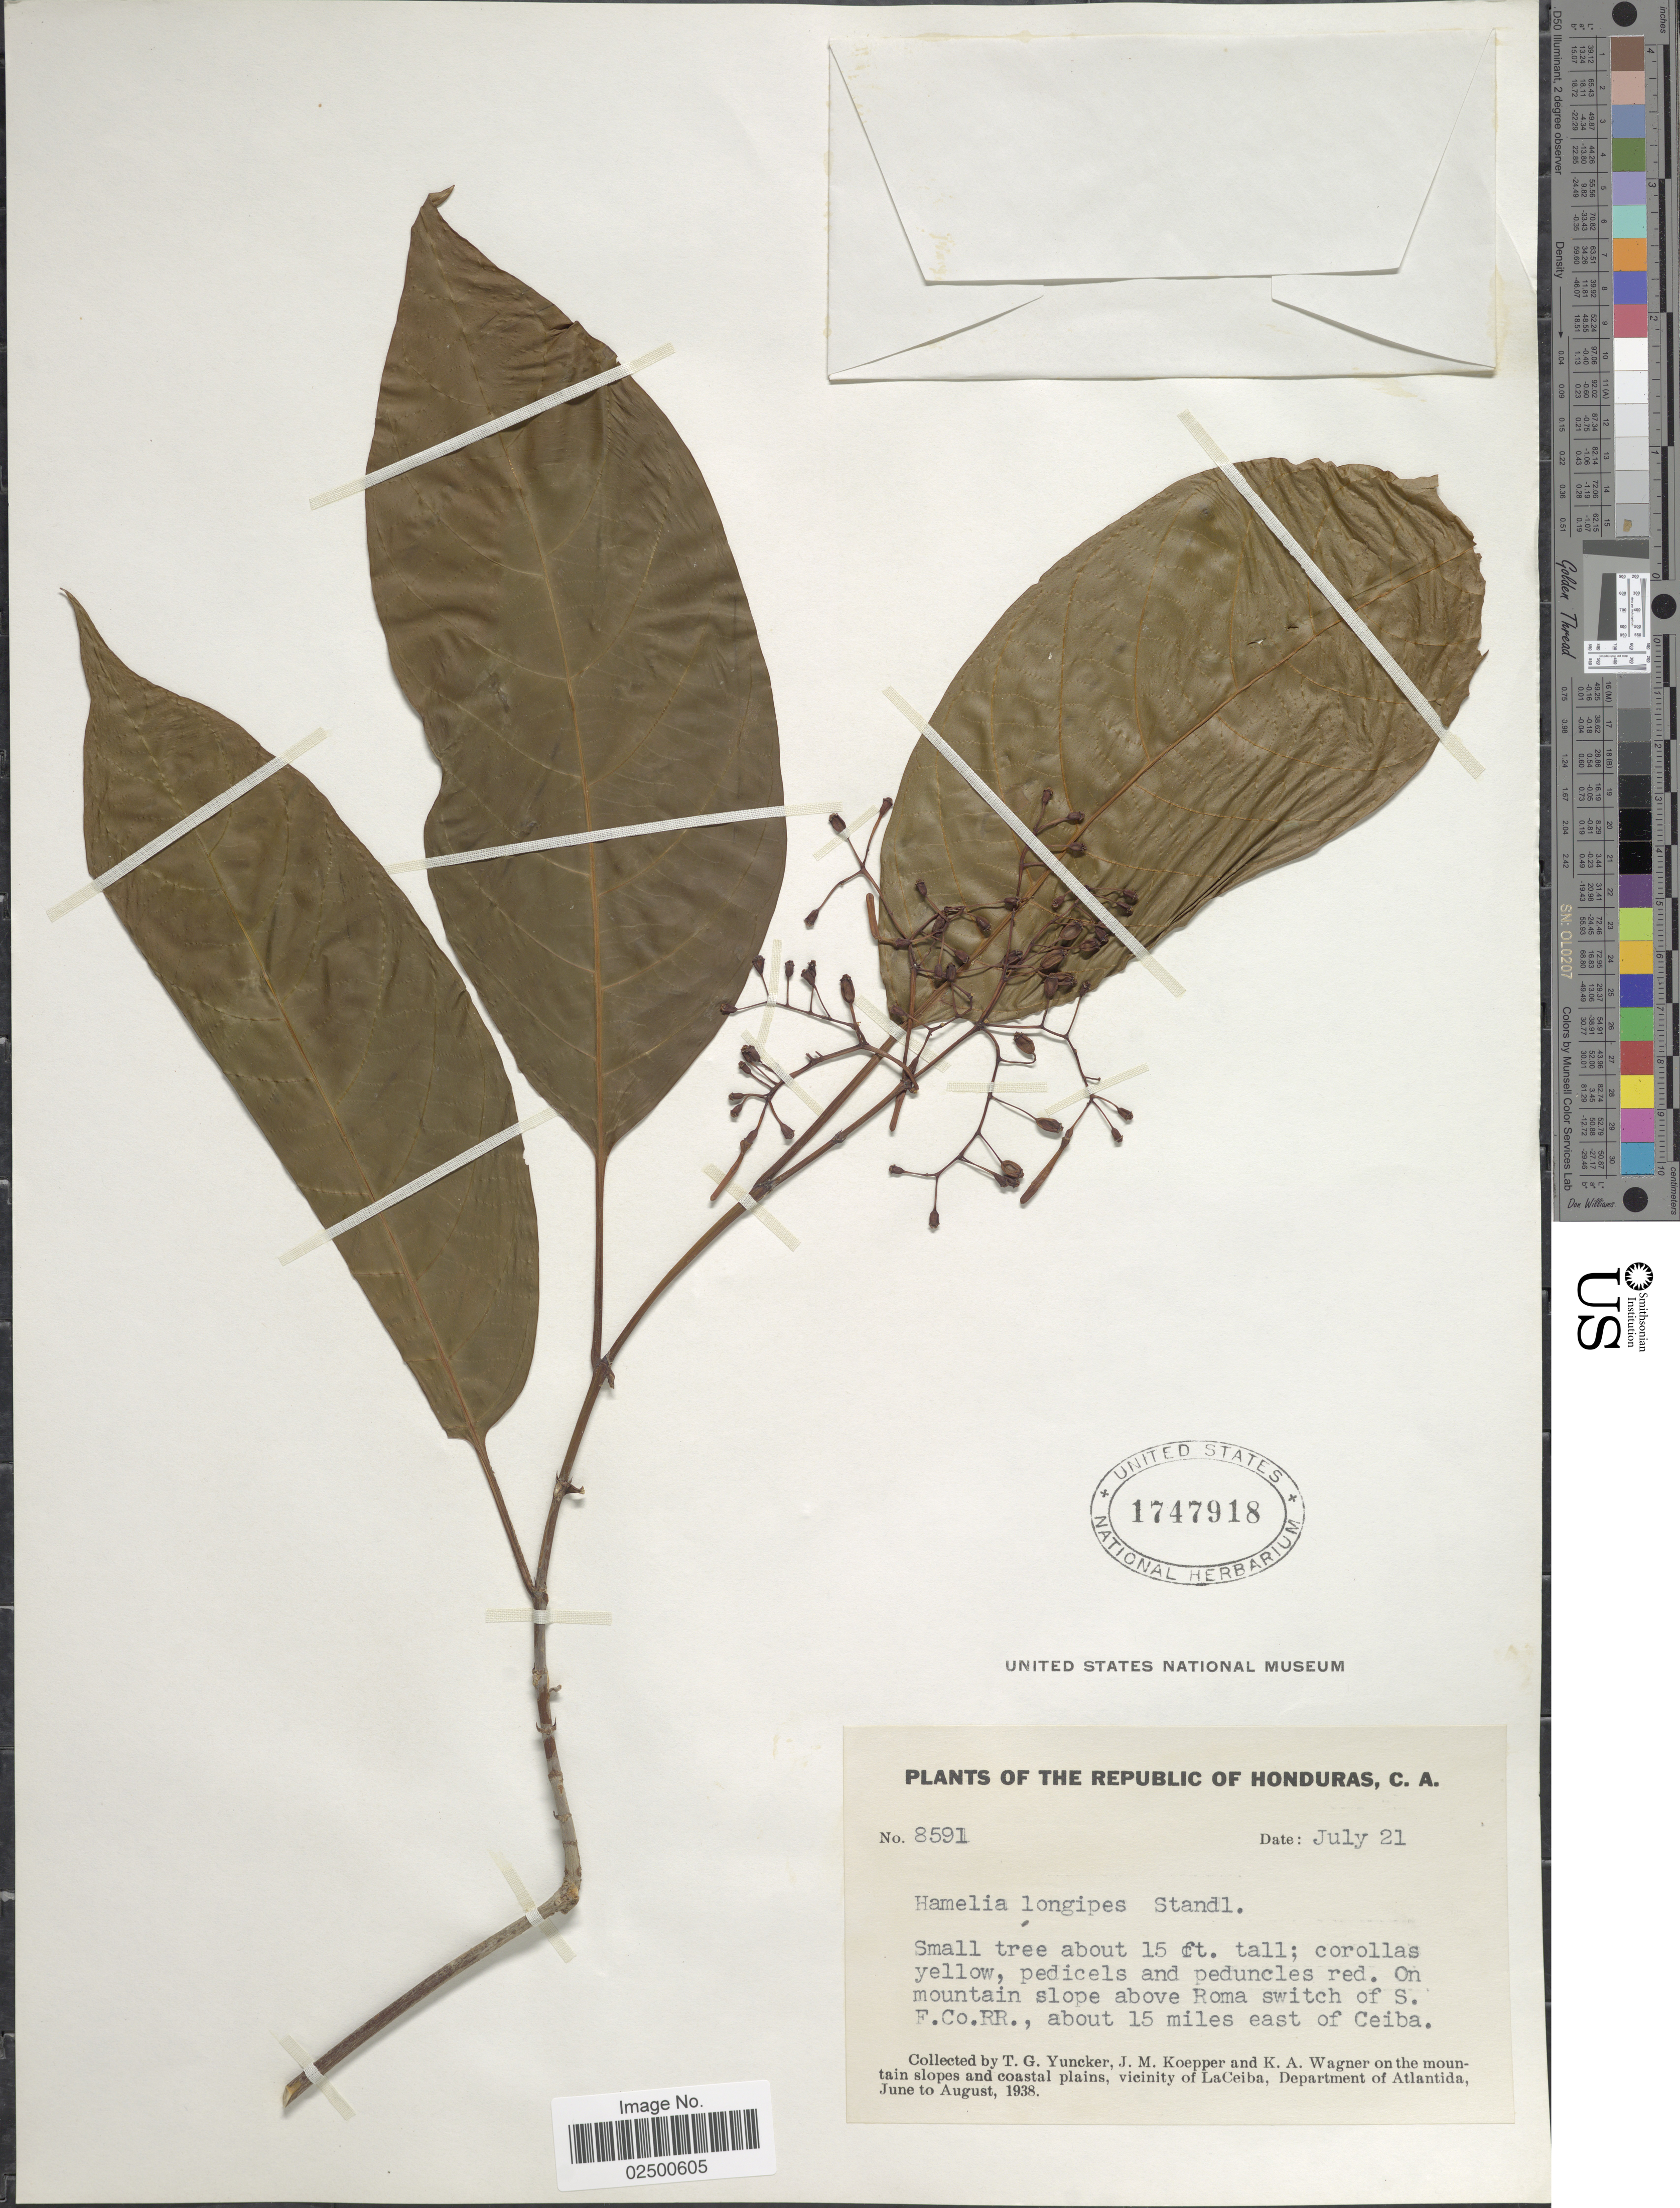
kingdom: Plantae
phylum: Tracheophyta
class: Magnoliopsida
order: Gentianales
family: Rubiaceae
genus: Hamelia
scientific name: Hamelia longipes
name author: Standl.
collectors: T. G. Yuncker, J. M. Koepper & K. A. Wagner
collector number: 8591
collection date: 1938-09-21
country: Honduras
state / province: Atlántida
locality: On mountain slope above Roma switch of S. F. Co. RR., about 15 miles east of Ceiba.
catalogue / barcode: US 1747918